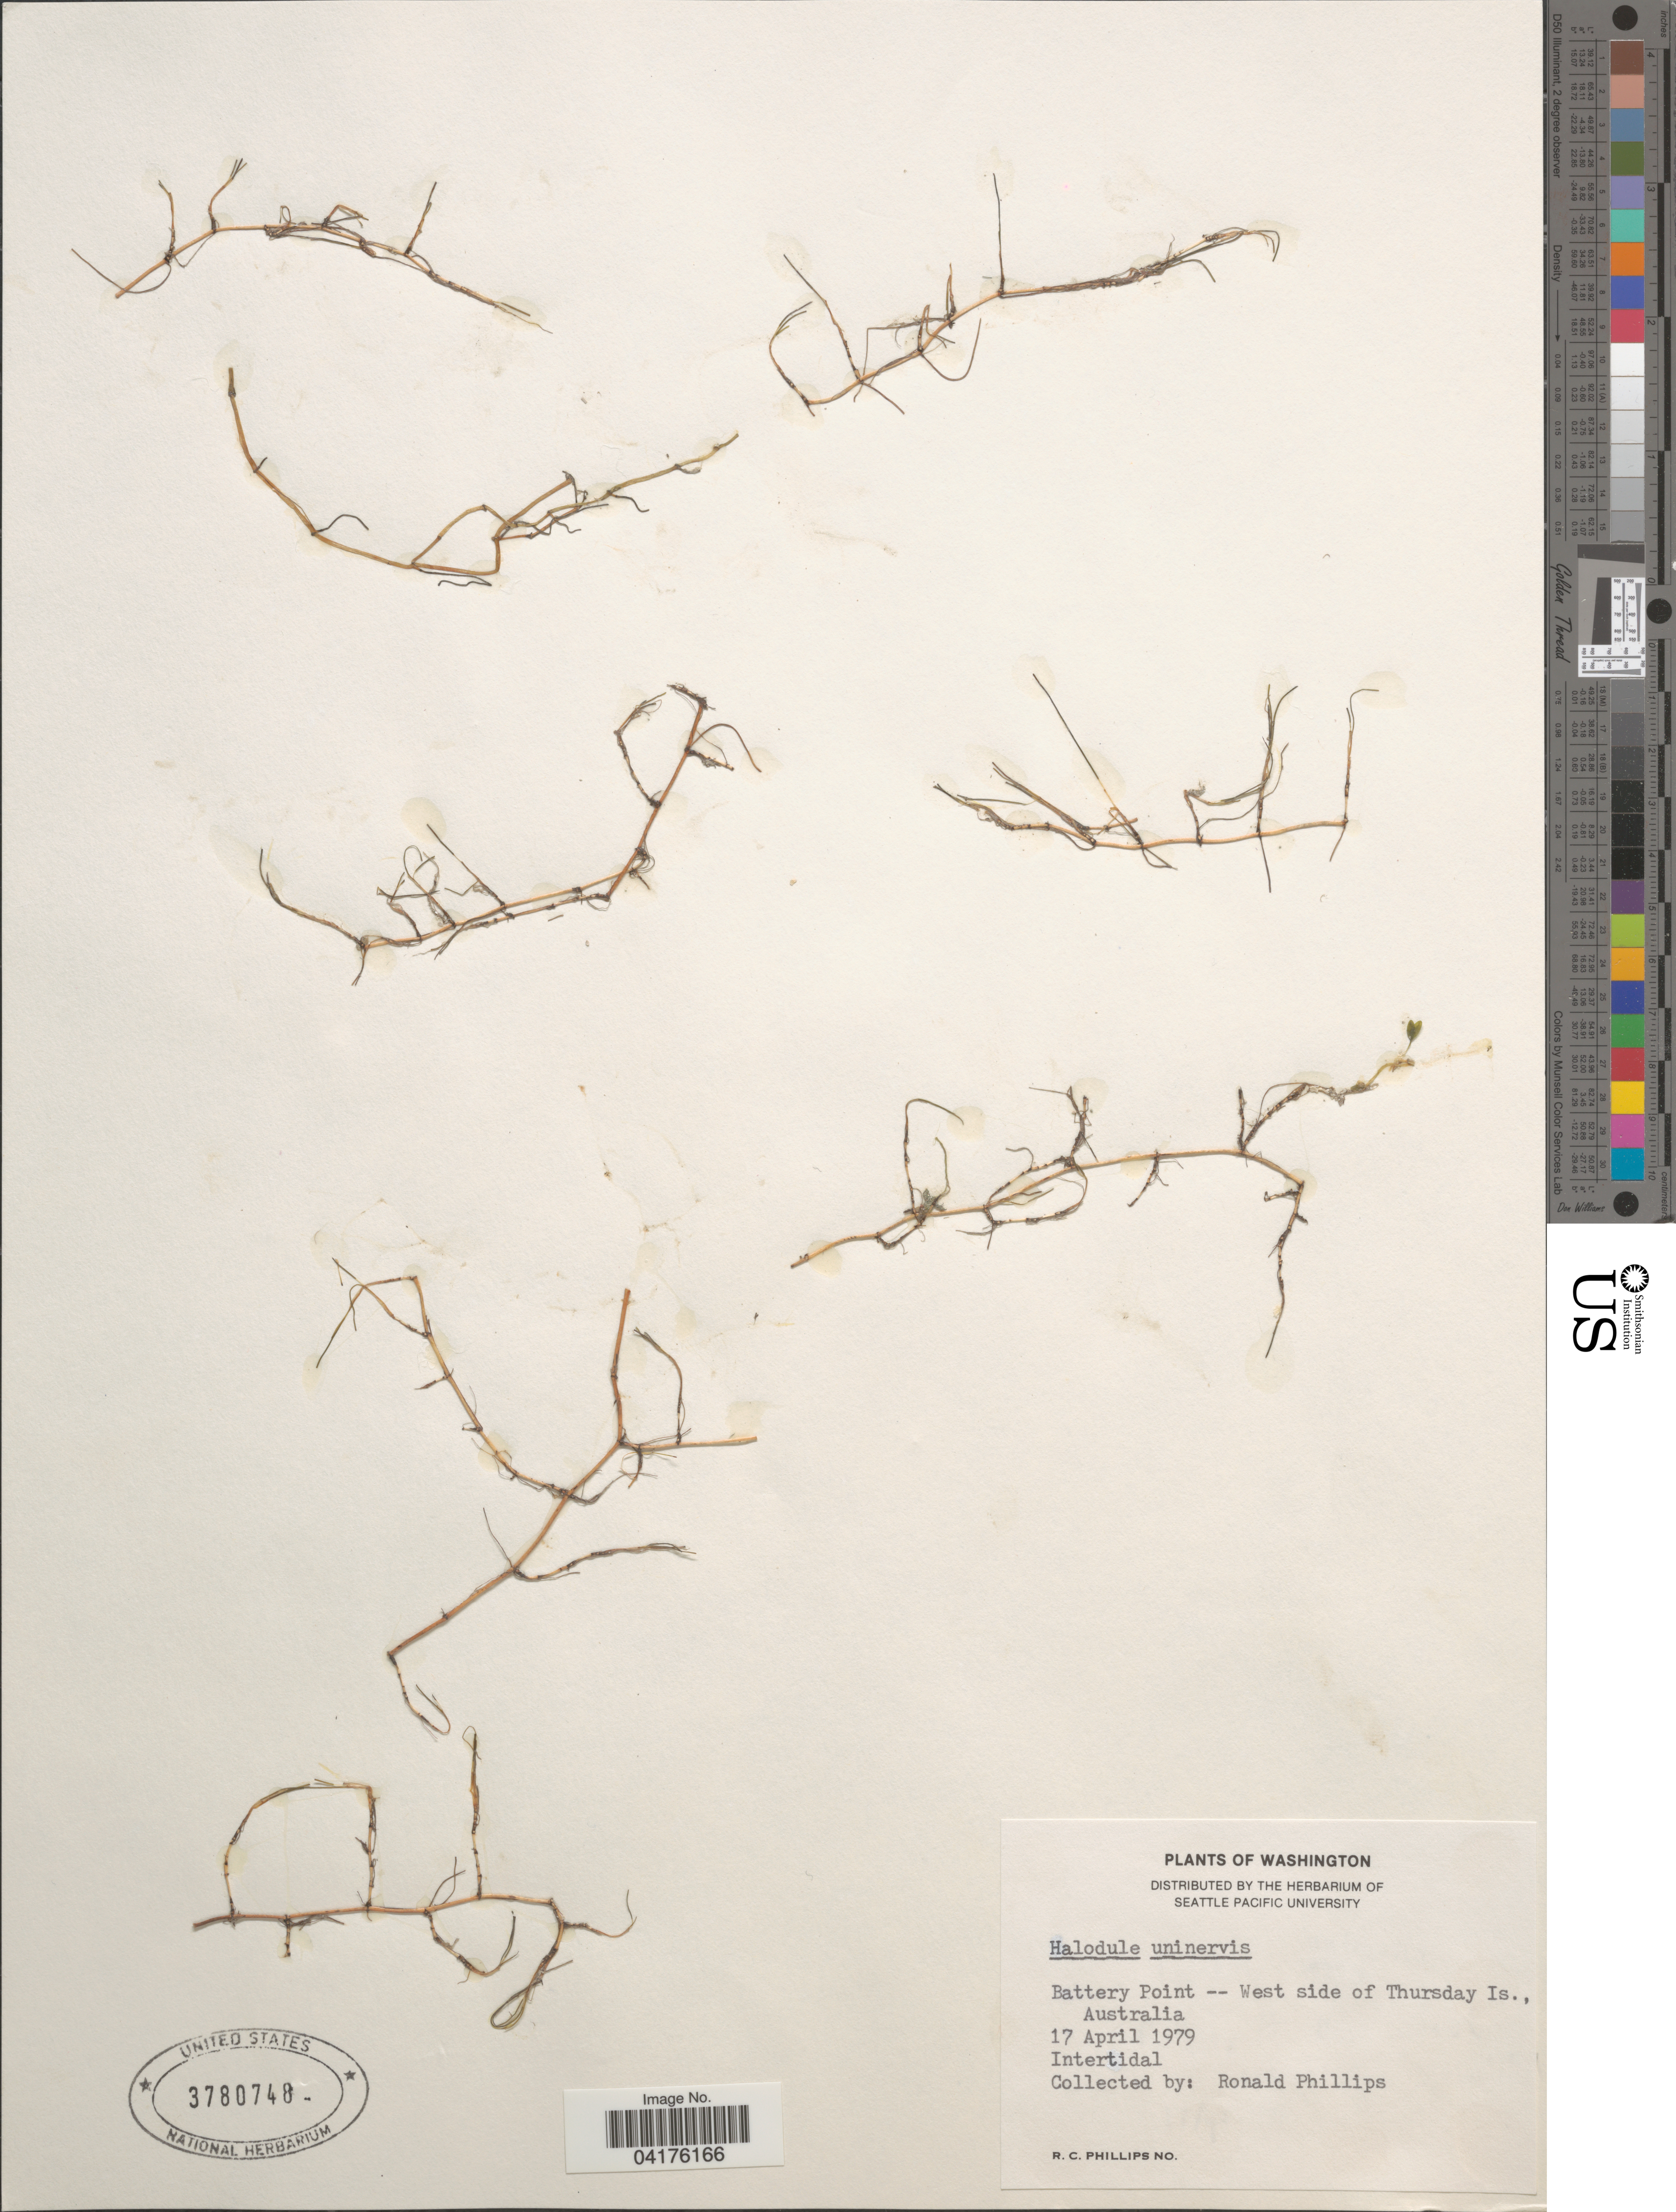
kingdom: Plantae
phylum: Tracheophyta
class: Liliopsida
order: Alismatales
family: Cymodoceaceae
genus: Halodule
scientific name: Halodule uninervis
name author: (Forssk.) Asch.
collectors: R. C. Phillips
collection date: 1979-04-17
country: Australia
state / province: Queensland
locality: Battery Point -- West side of Thursday Is.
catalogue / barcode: US 3780748